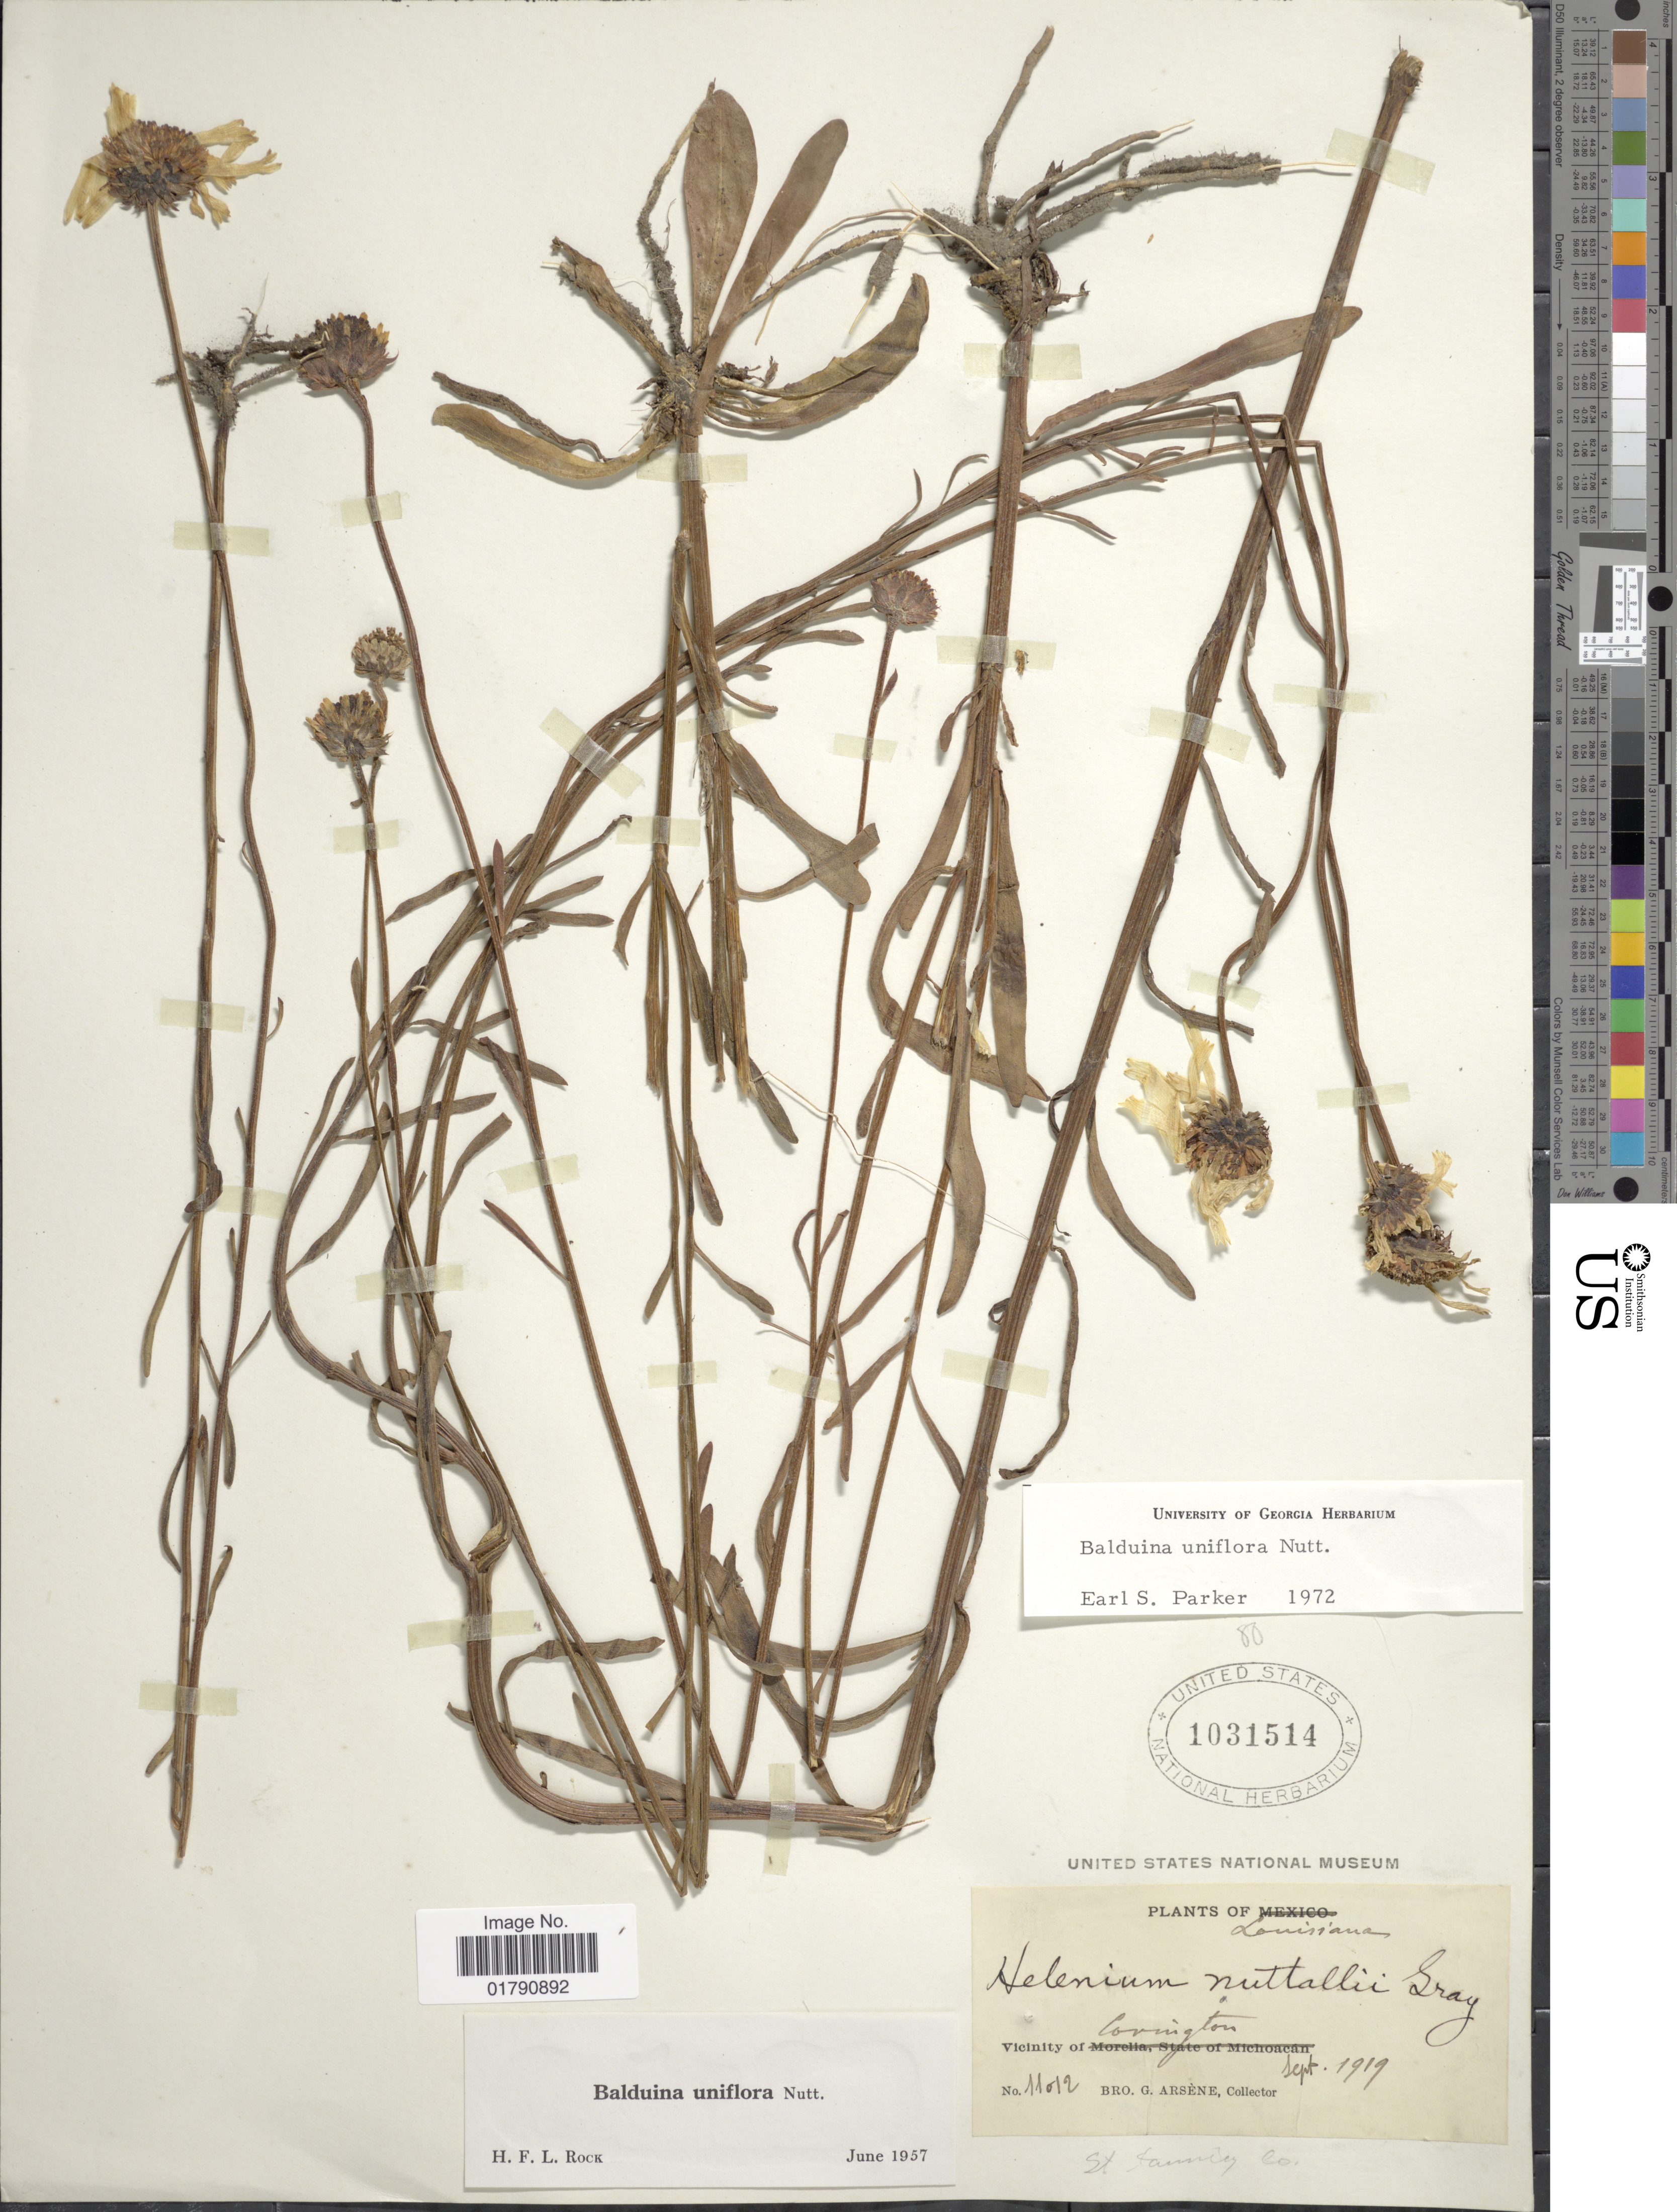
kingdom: Plantae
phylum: Tracheophyta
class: Magnoliopsida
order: Asterales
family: Asteraceae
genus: Balduina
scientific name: Balduina uniflora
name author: Nutt.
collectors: Bro. G. Arsène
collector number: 11012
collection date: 1919-09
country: United States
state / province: Louisiana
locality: Vicinity of Covington, St. Stanley Co.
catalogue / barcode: US 1031514